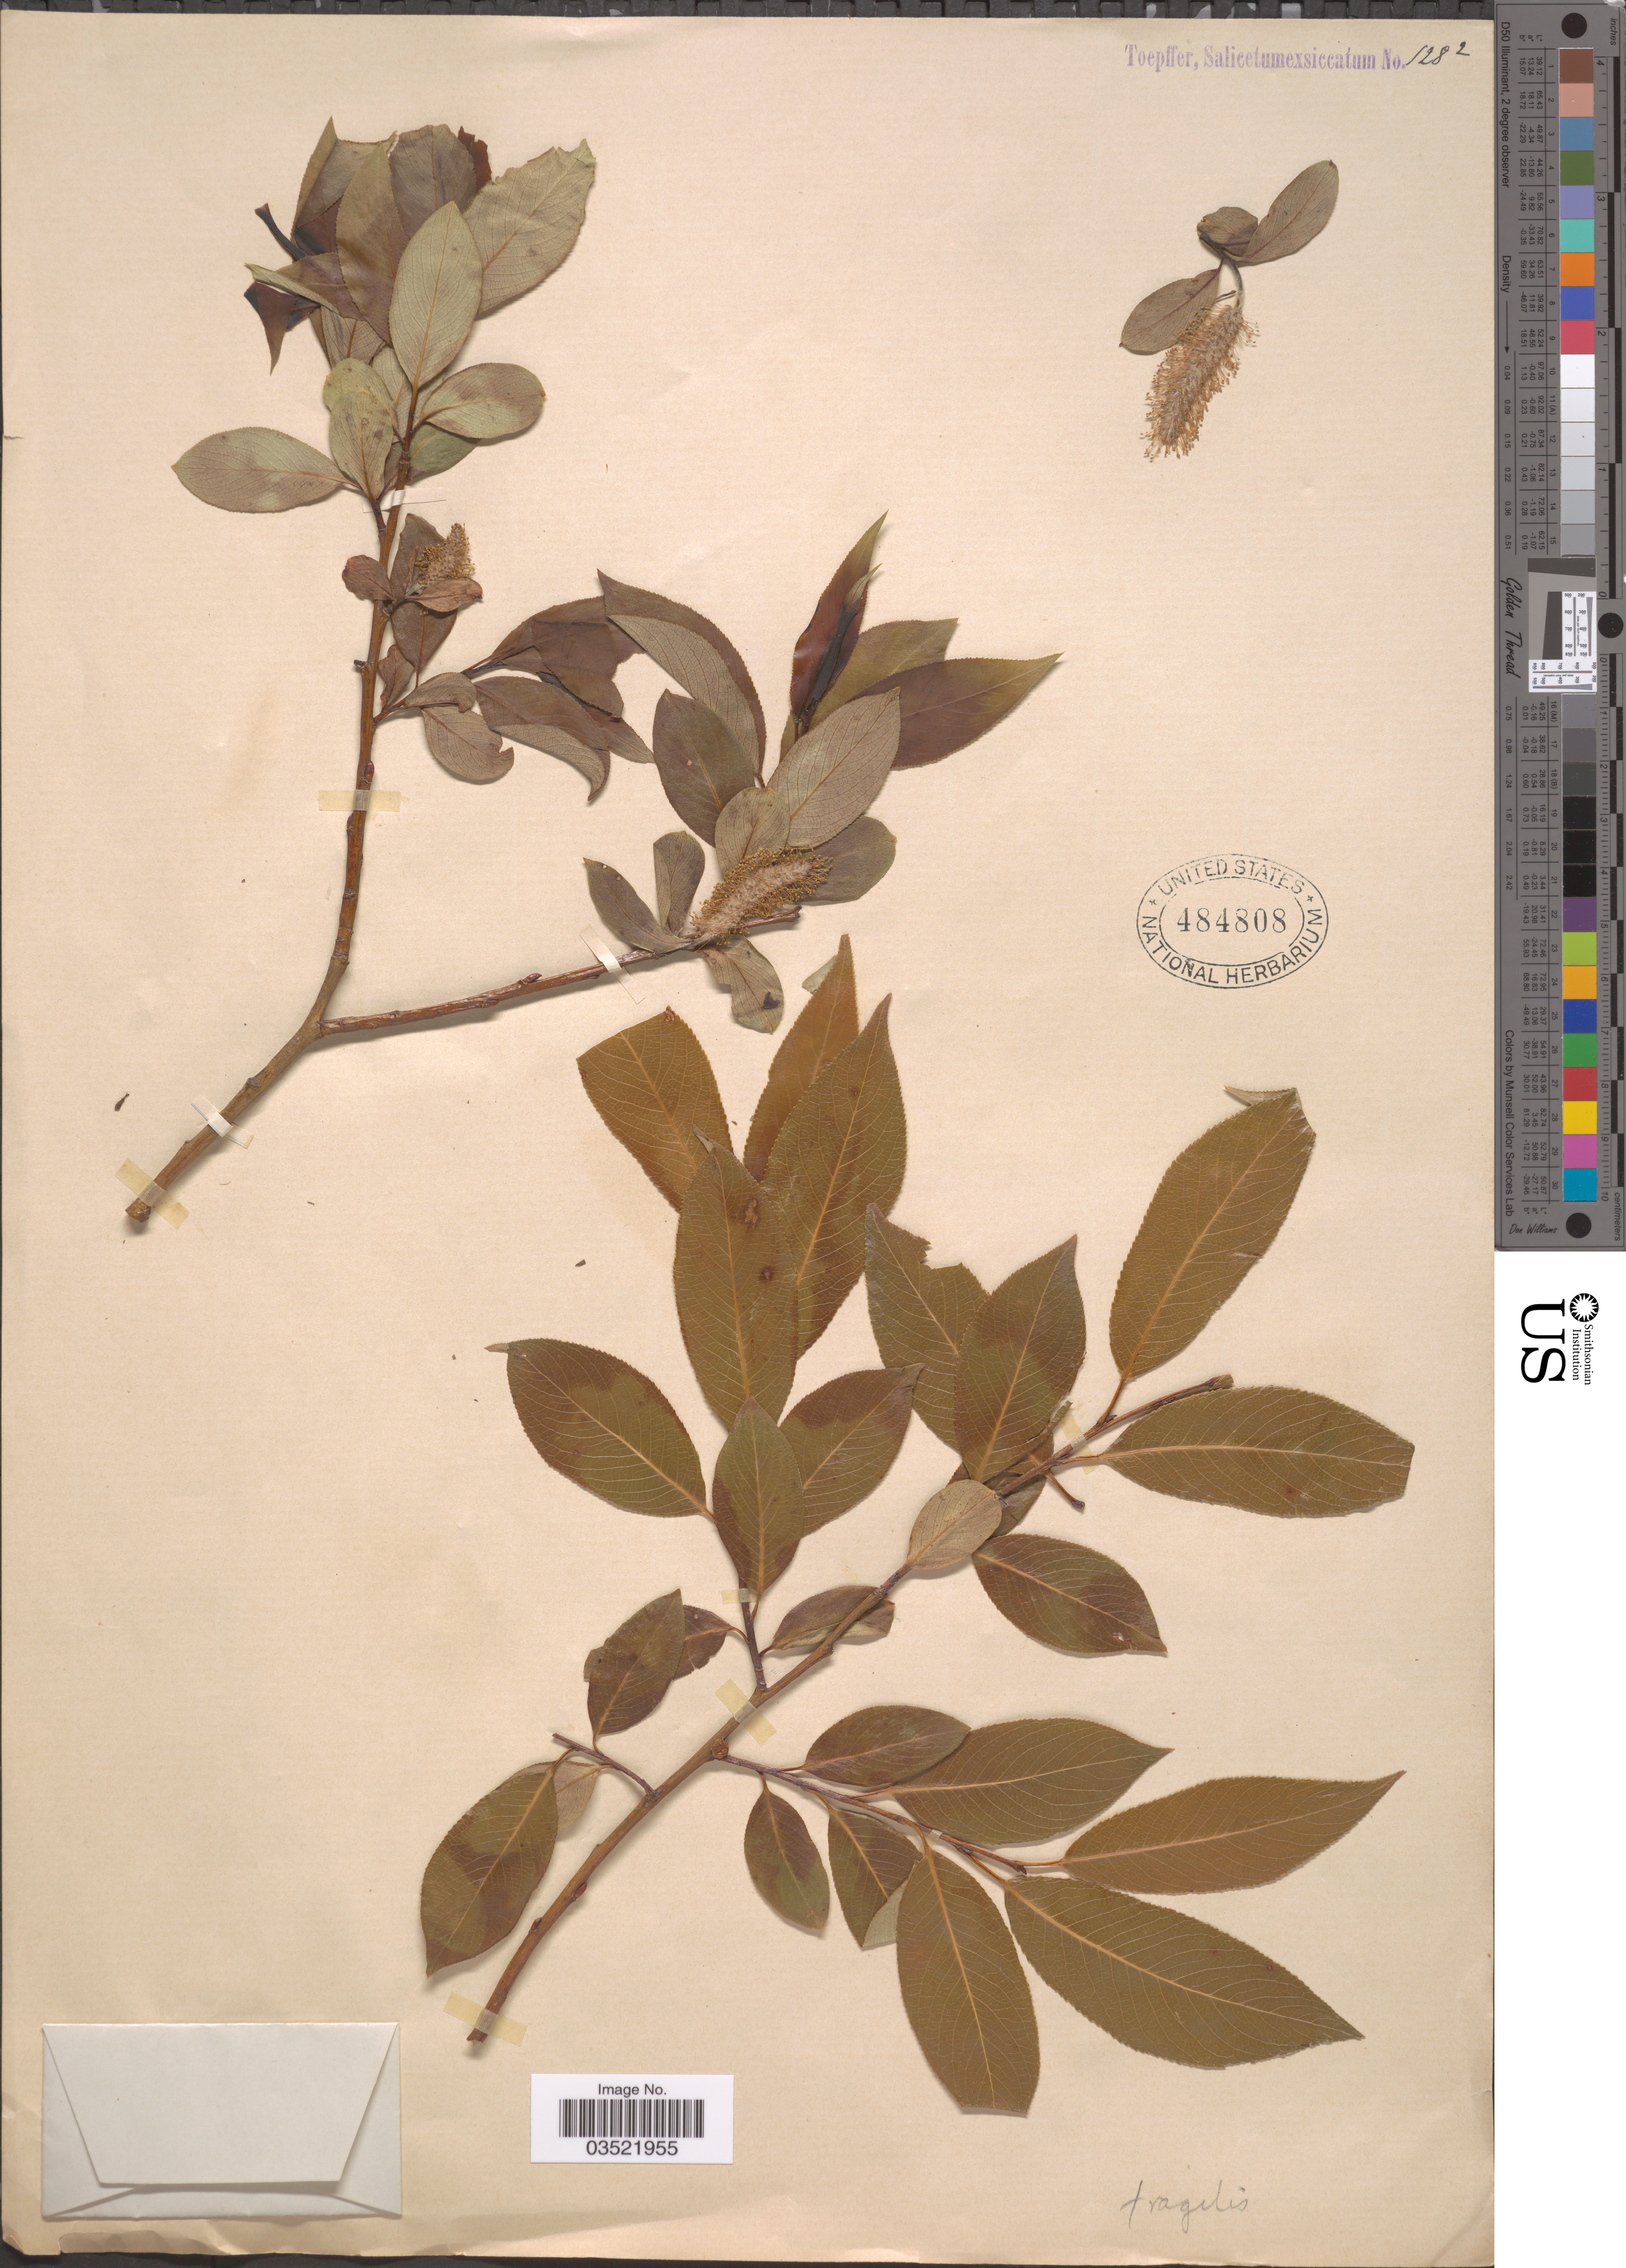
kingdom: Plantae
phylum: Tracheophyta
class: Magnoliopsida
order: Malpighiales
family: Salicaceae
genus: Salix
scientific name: Salix fragilis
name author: L.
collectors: A. Toepffer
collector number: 1282?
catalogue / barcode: US 484808